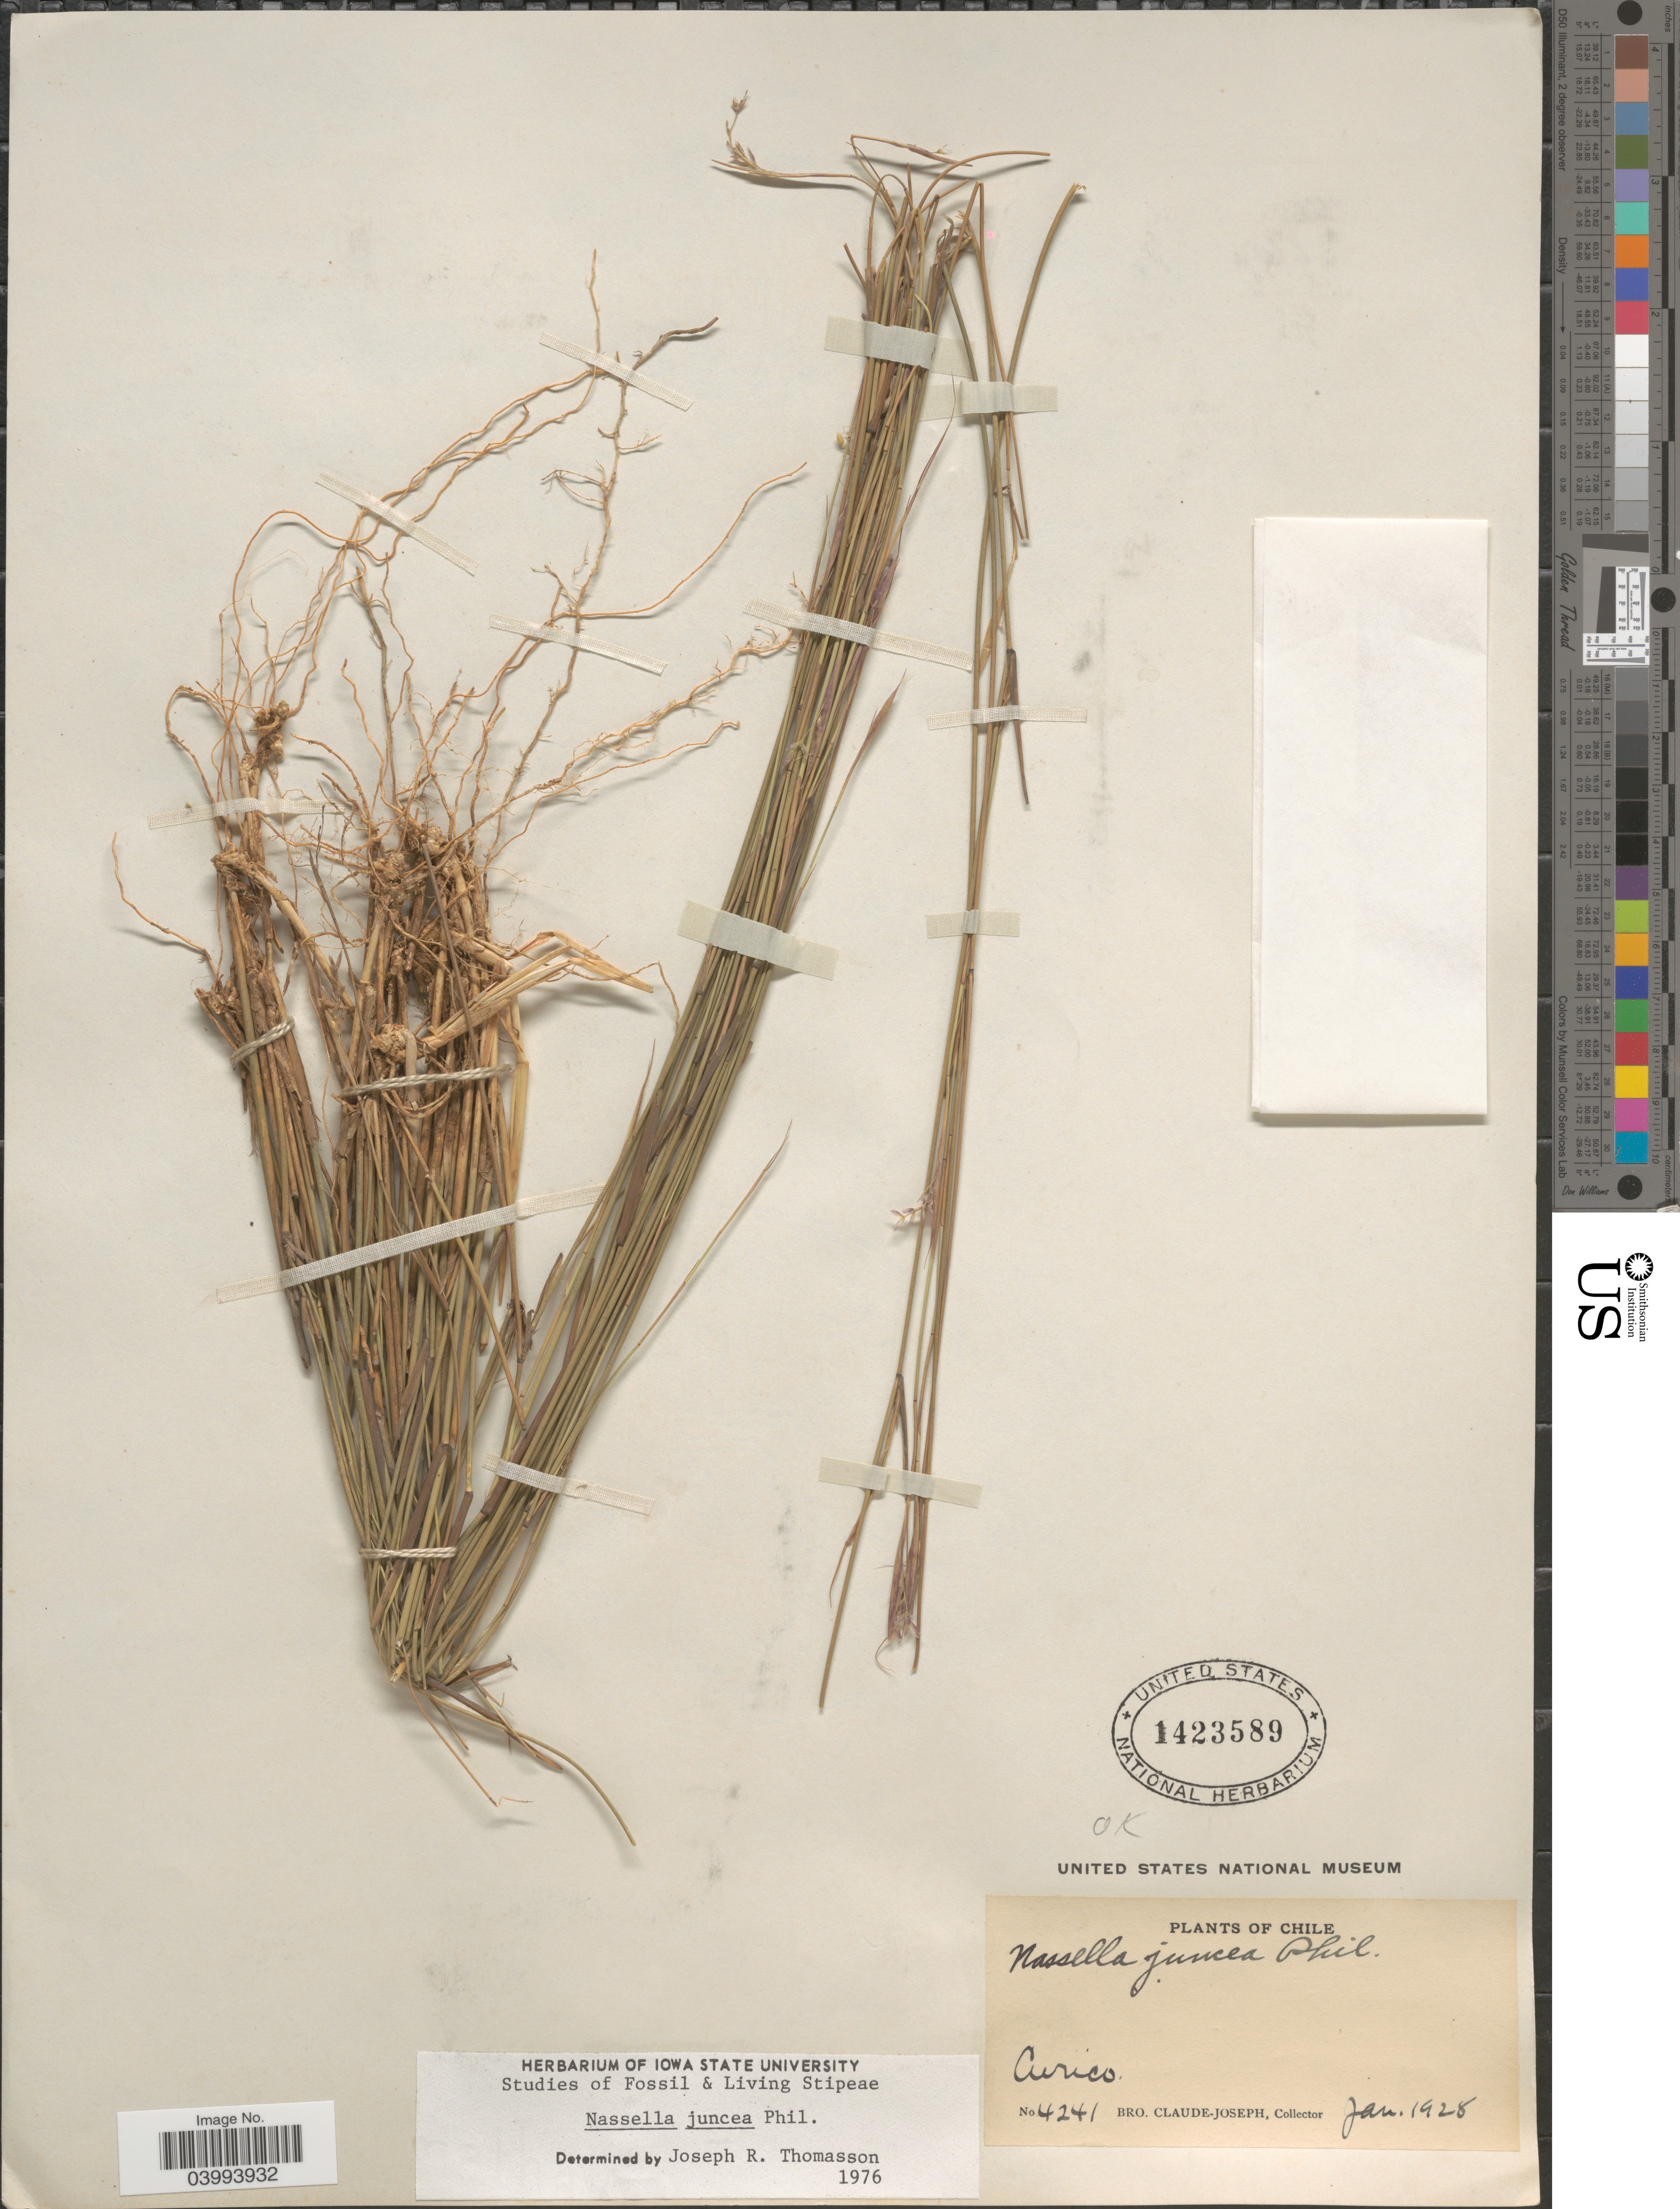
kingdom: Plantae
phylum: Tracheophyta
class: Liliopsida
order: Poales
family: Poaceae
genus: Nassella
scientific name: Nassella juncea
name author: Phil.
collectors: Bro. Claude-Joseph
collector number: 4241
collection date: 1928-01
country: Chile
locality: Curico.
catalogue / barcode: US 1423589